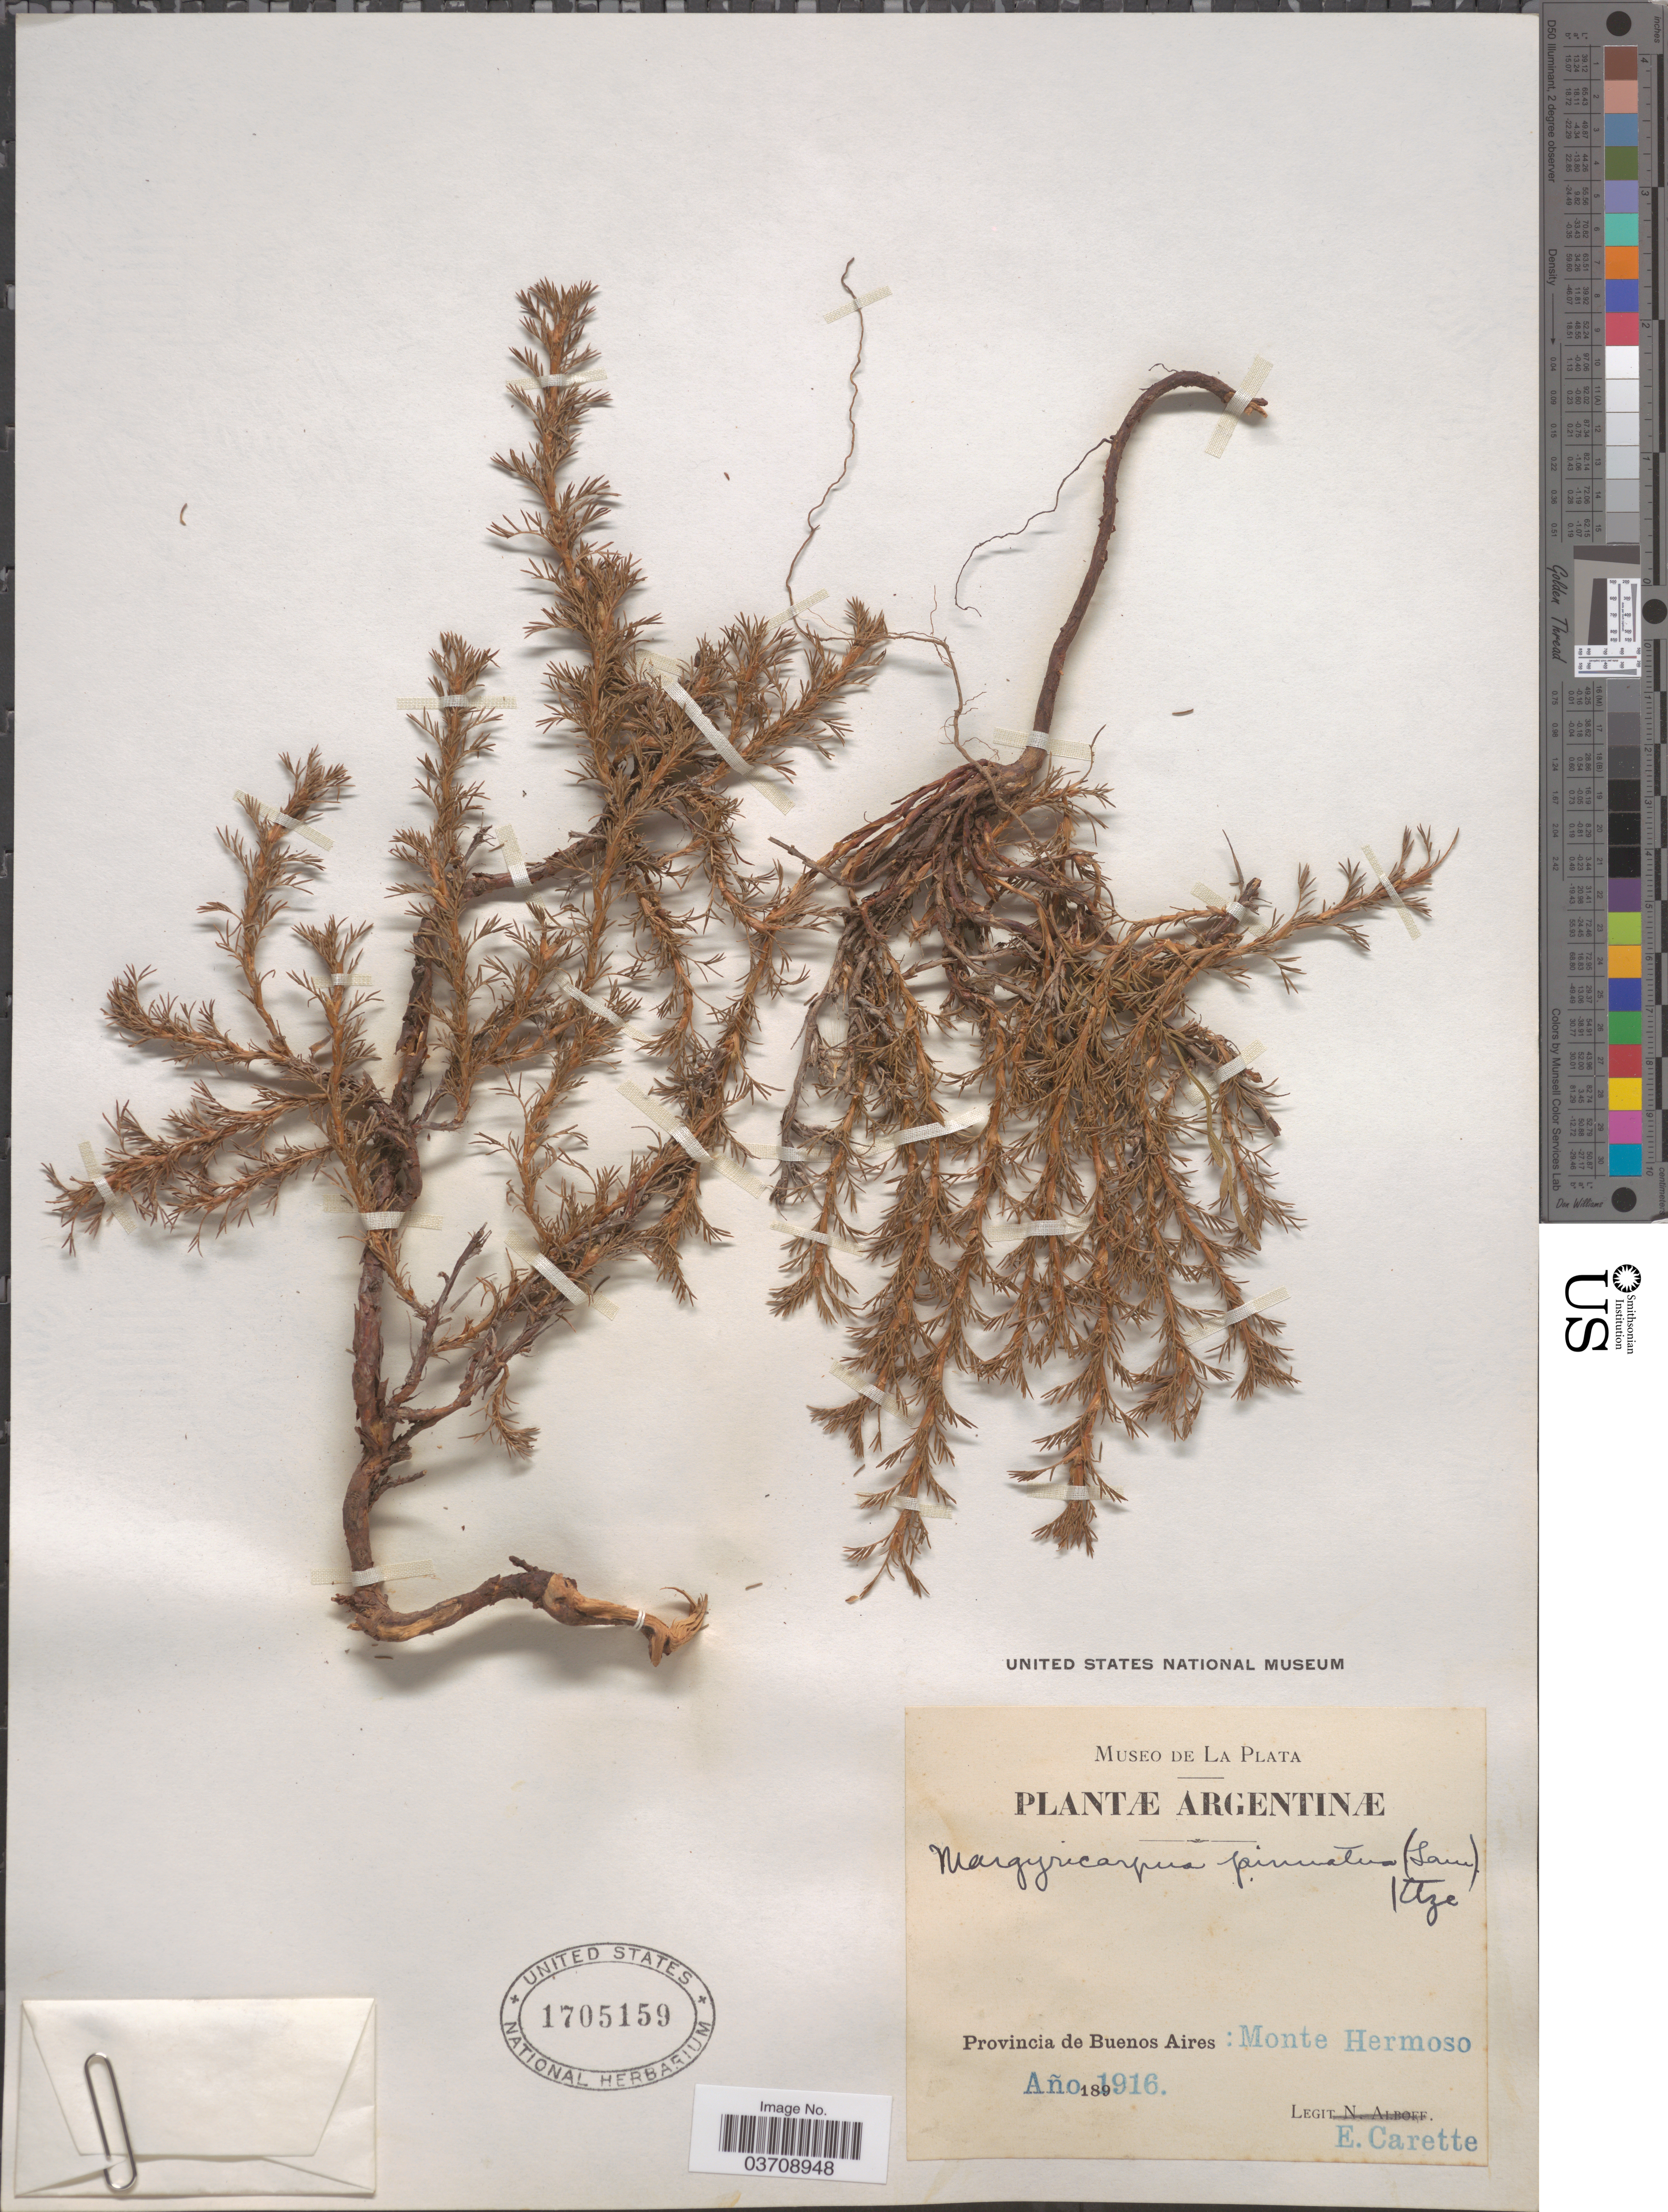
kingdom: Plantae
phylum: Tracheophyta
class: Magnoliopsida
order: Rosales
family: Rosaceae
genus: Margyricarpus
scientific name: Margyricarpus pinnatus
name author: (Lam.) Kuntze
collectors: E. Carette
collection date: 1916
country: Argentina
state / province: Buenos Aires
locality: Monte Hermoso.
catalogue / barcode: US 1705159